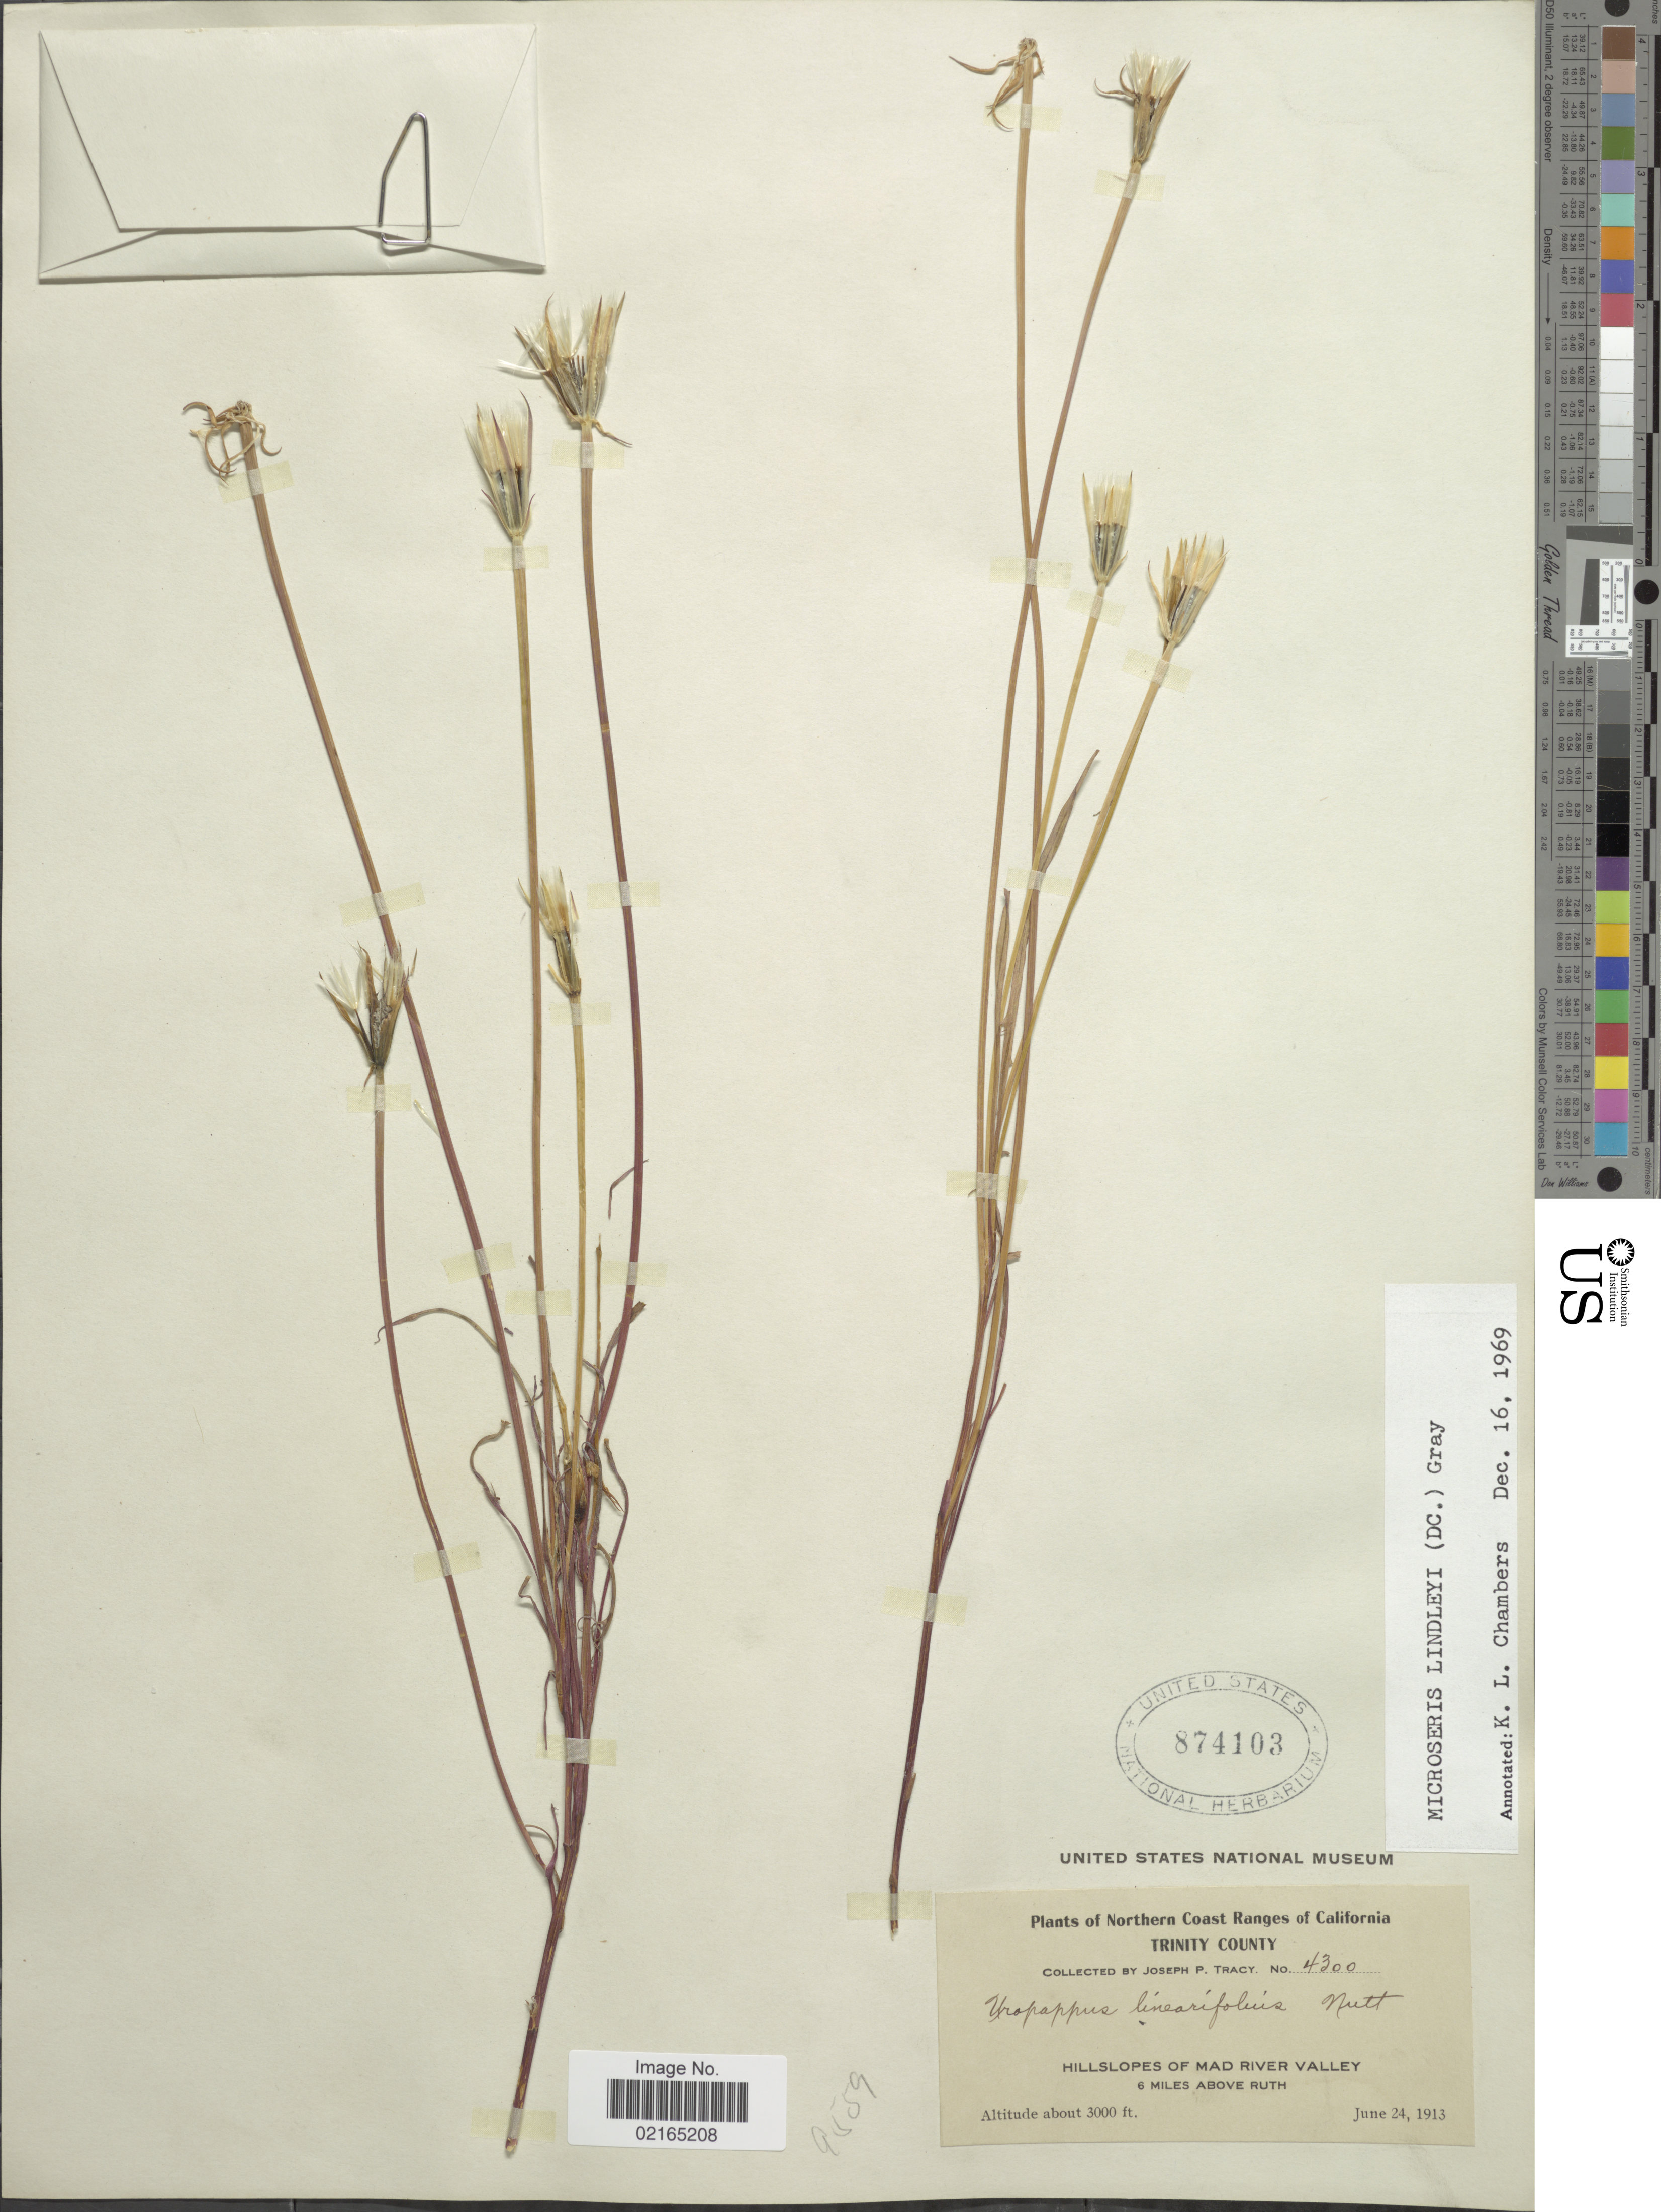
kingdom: Plantae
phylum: Tracheophyta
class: Magnoliopsida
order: Asterales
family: Asteraceae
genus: Uropappus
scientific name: Uropappus lindleyi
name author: (DC.) Nutt.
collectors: J. Tracy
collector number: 4300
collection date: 1913-06-24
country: United States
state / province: California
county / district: Trinity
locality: Northern Coast Ranges, Trinity County, Hillslopes of Mad River Valley, 6 miles above Ruth.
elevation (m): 914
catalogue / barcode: US 874103